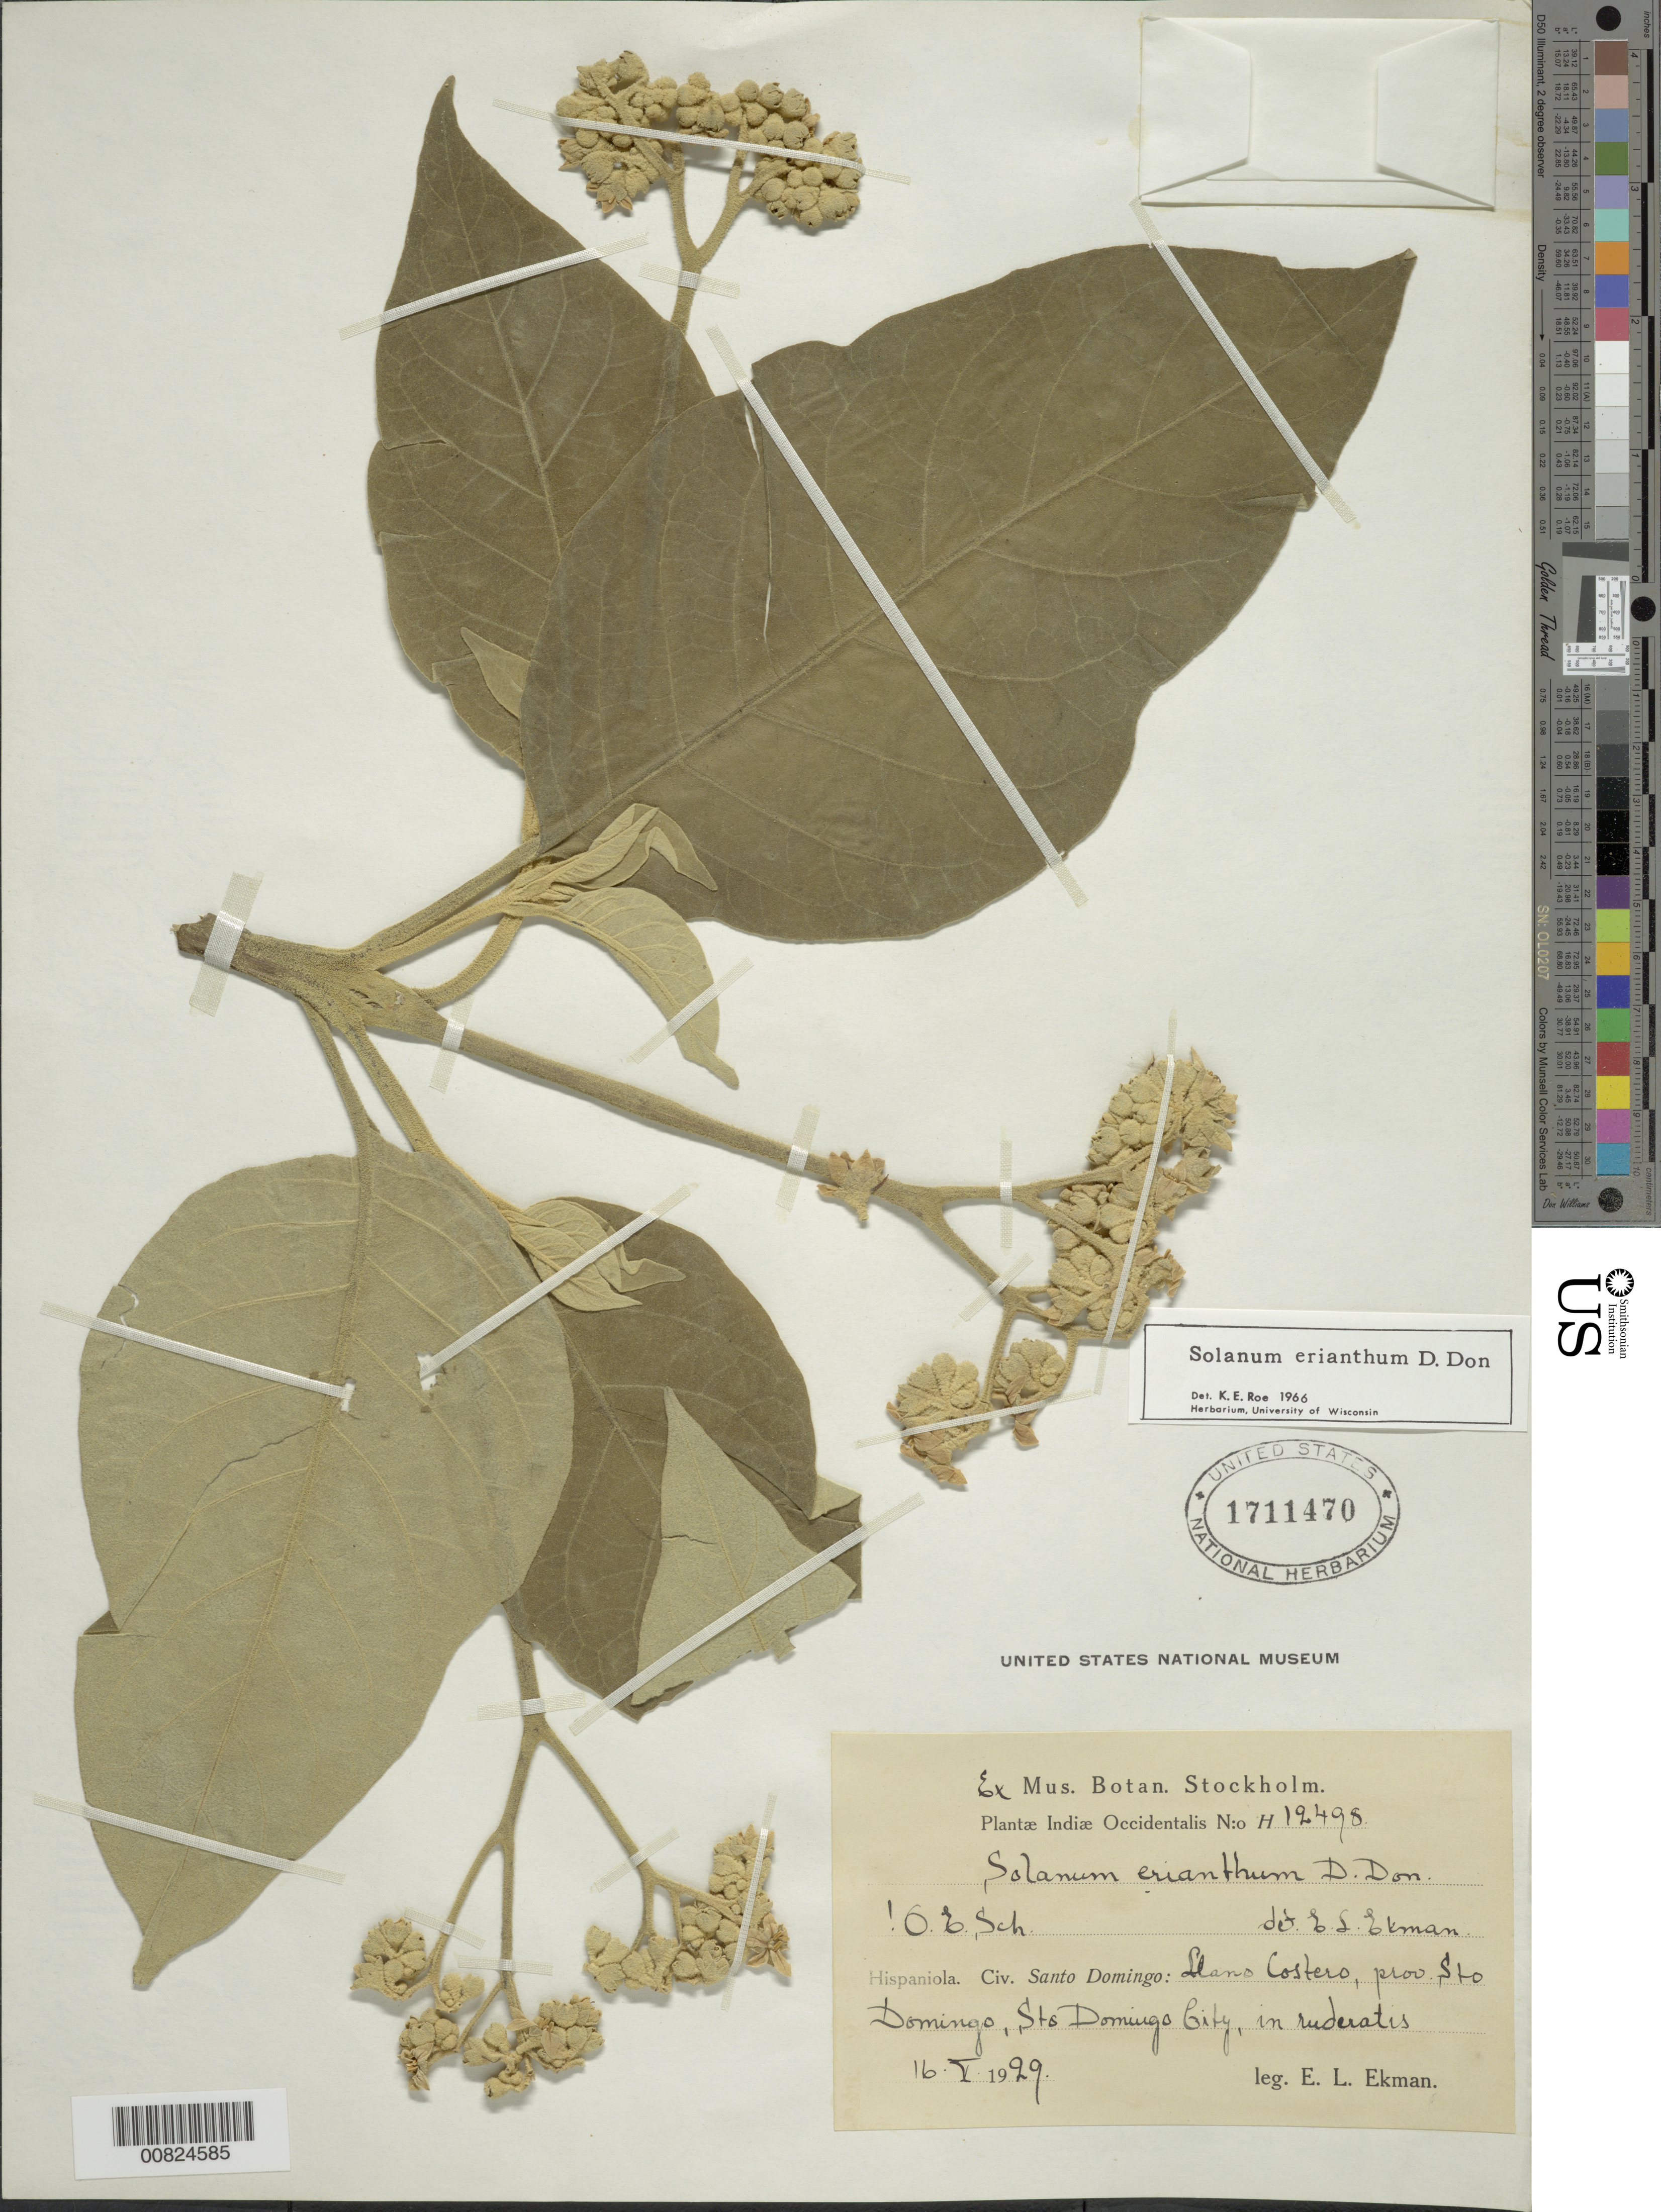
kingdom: Plantae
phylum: Tracheophyta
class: Magnoliopsida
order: Solanales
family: Solanaceae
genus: Solanum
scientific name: Solanum erianthum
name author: D. Don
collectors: E. L. Ekman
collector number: H 12498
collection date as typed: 16 May 1929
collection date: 1929-05-16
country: Dominican Republic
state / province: Distrito Nacional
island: Hispaniola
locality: Llano Costero, Santo Domingo City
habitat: In ruderatis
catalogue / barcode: US 1711470